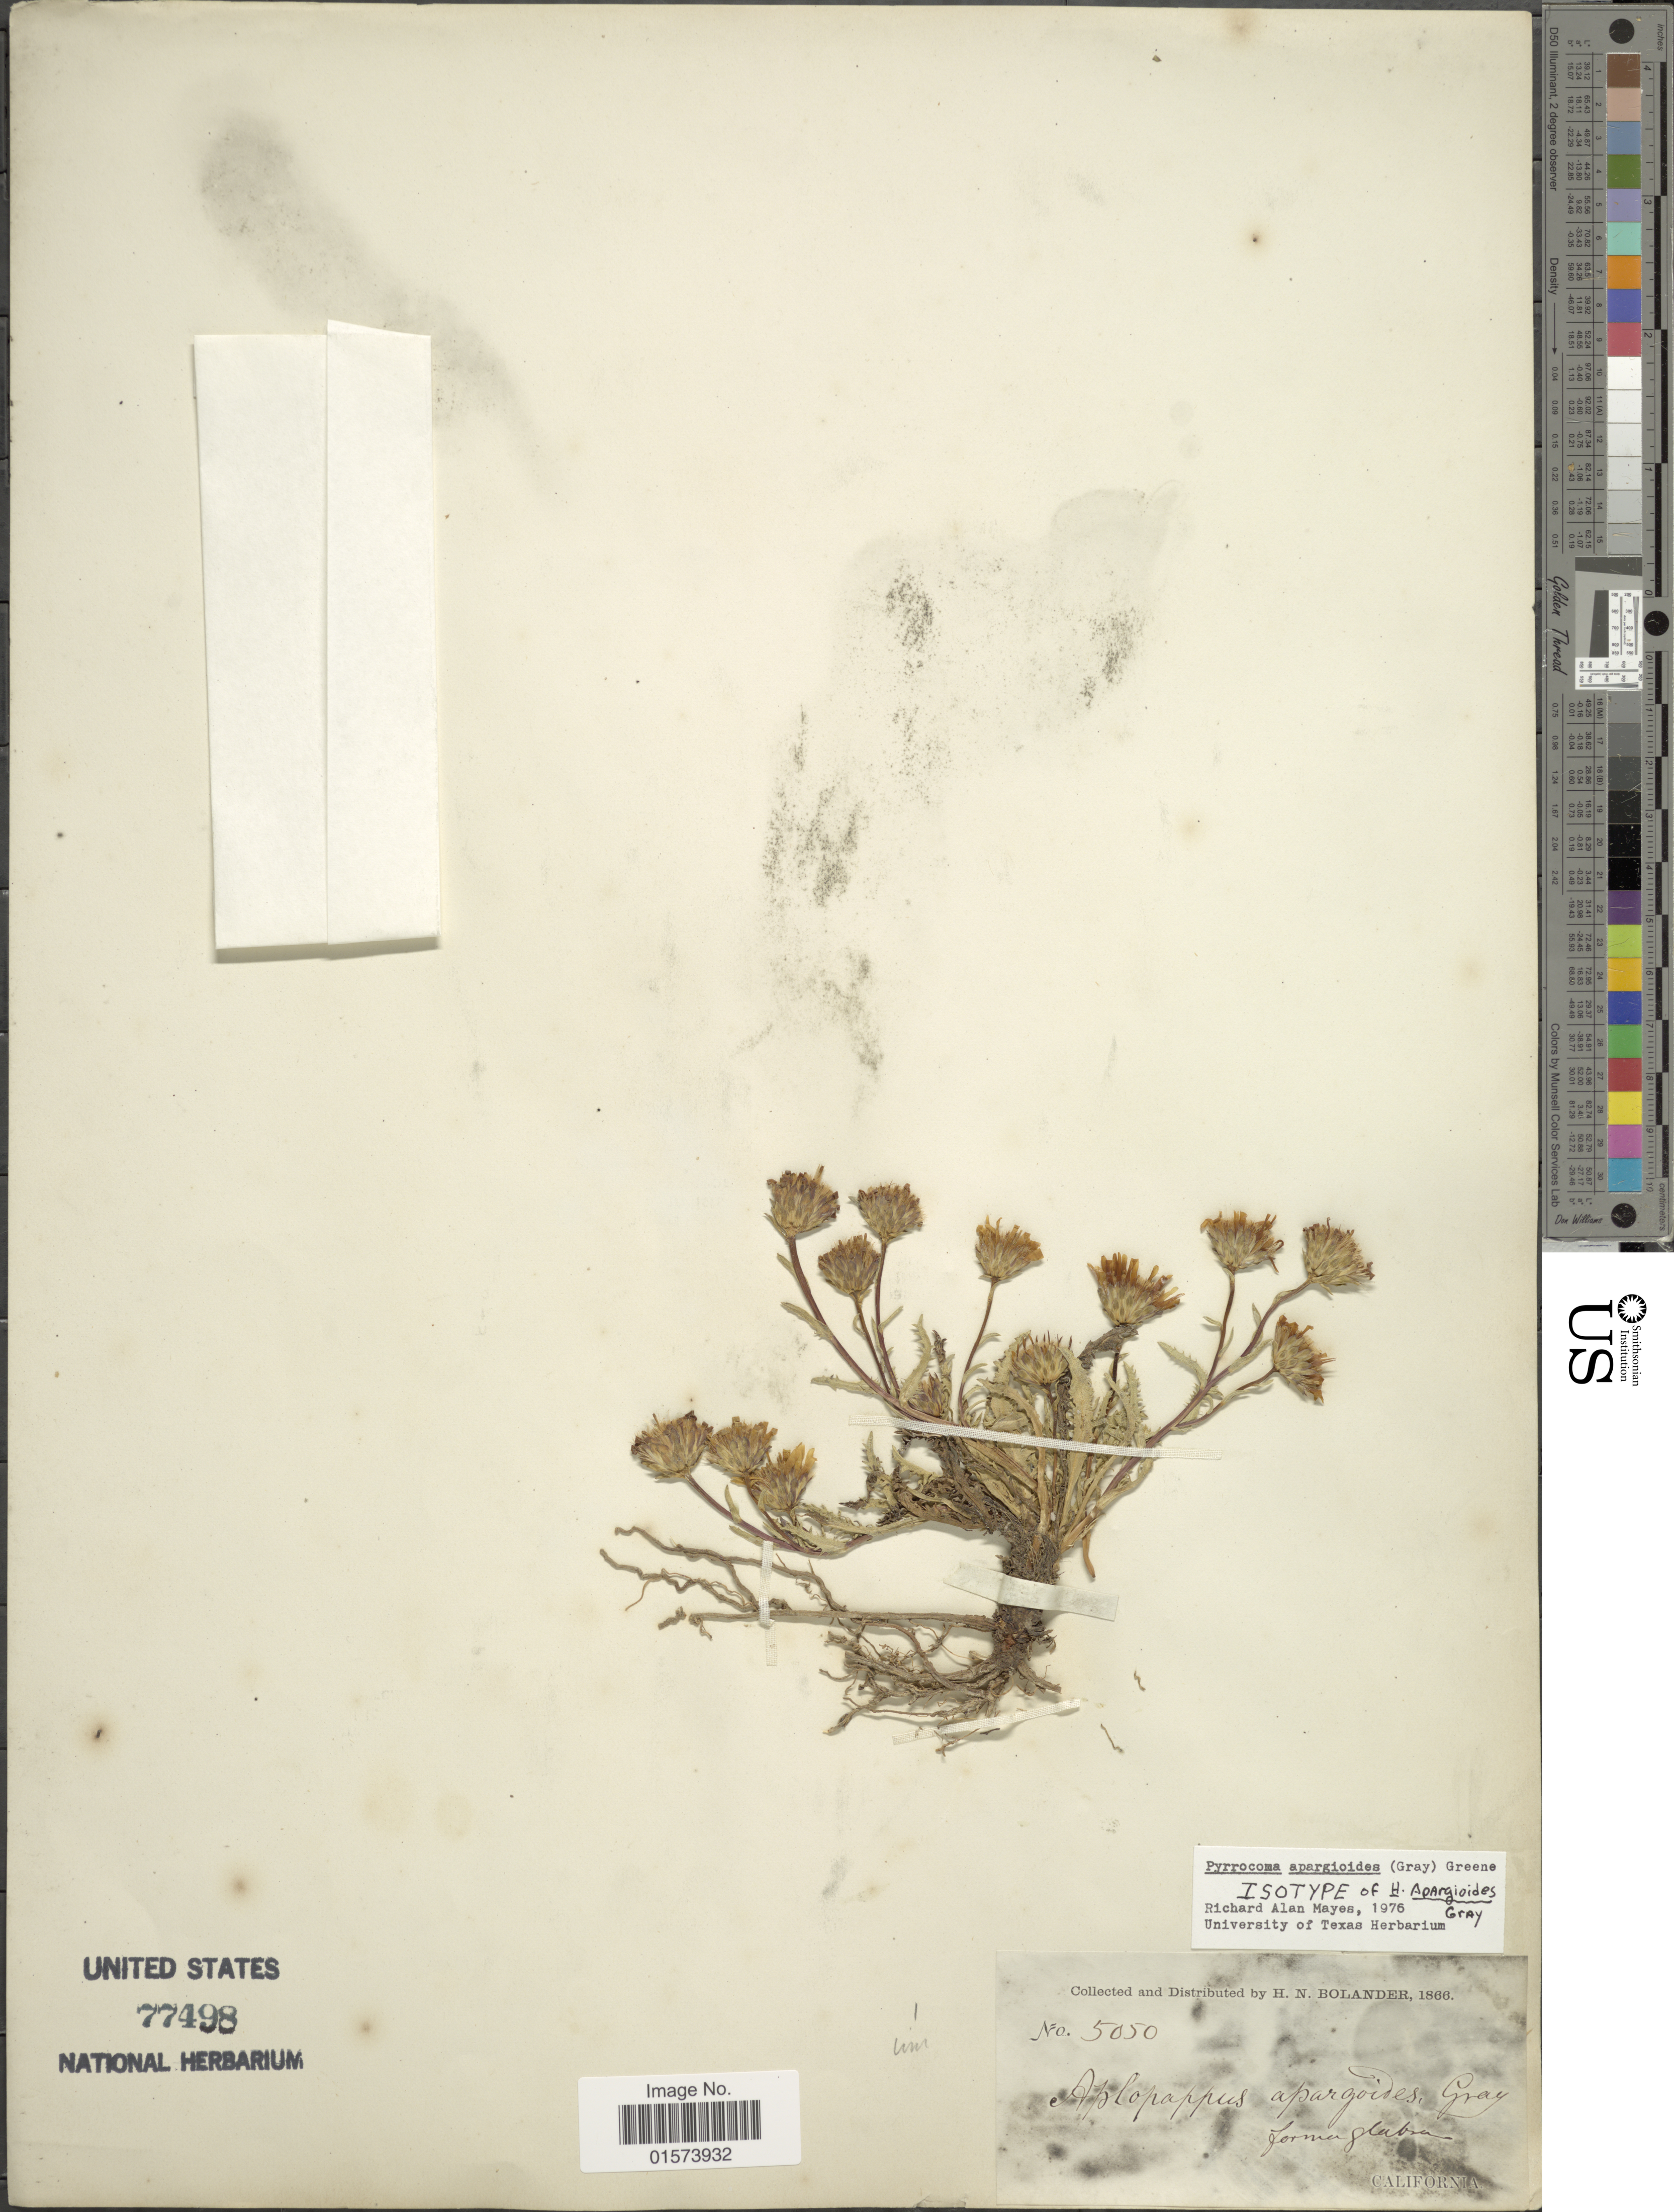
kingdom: Plantae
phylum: Tracheophyta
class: Magnoliopsida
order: Asterales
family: Asteraceae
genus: Pyrrocoma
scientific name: Pyrrocoma apargioides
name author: (A. Gray) Greene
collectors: H. Bolander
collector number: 5050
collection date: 1866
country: United States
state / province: California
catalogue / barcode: US 77498